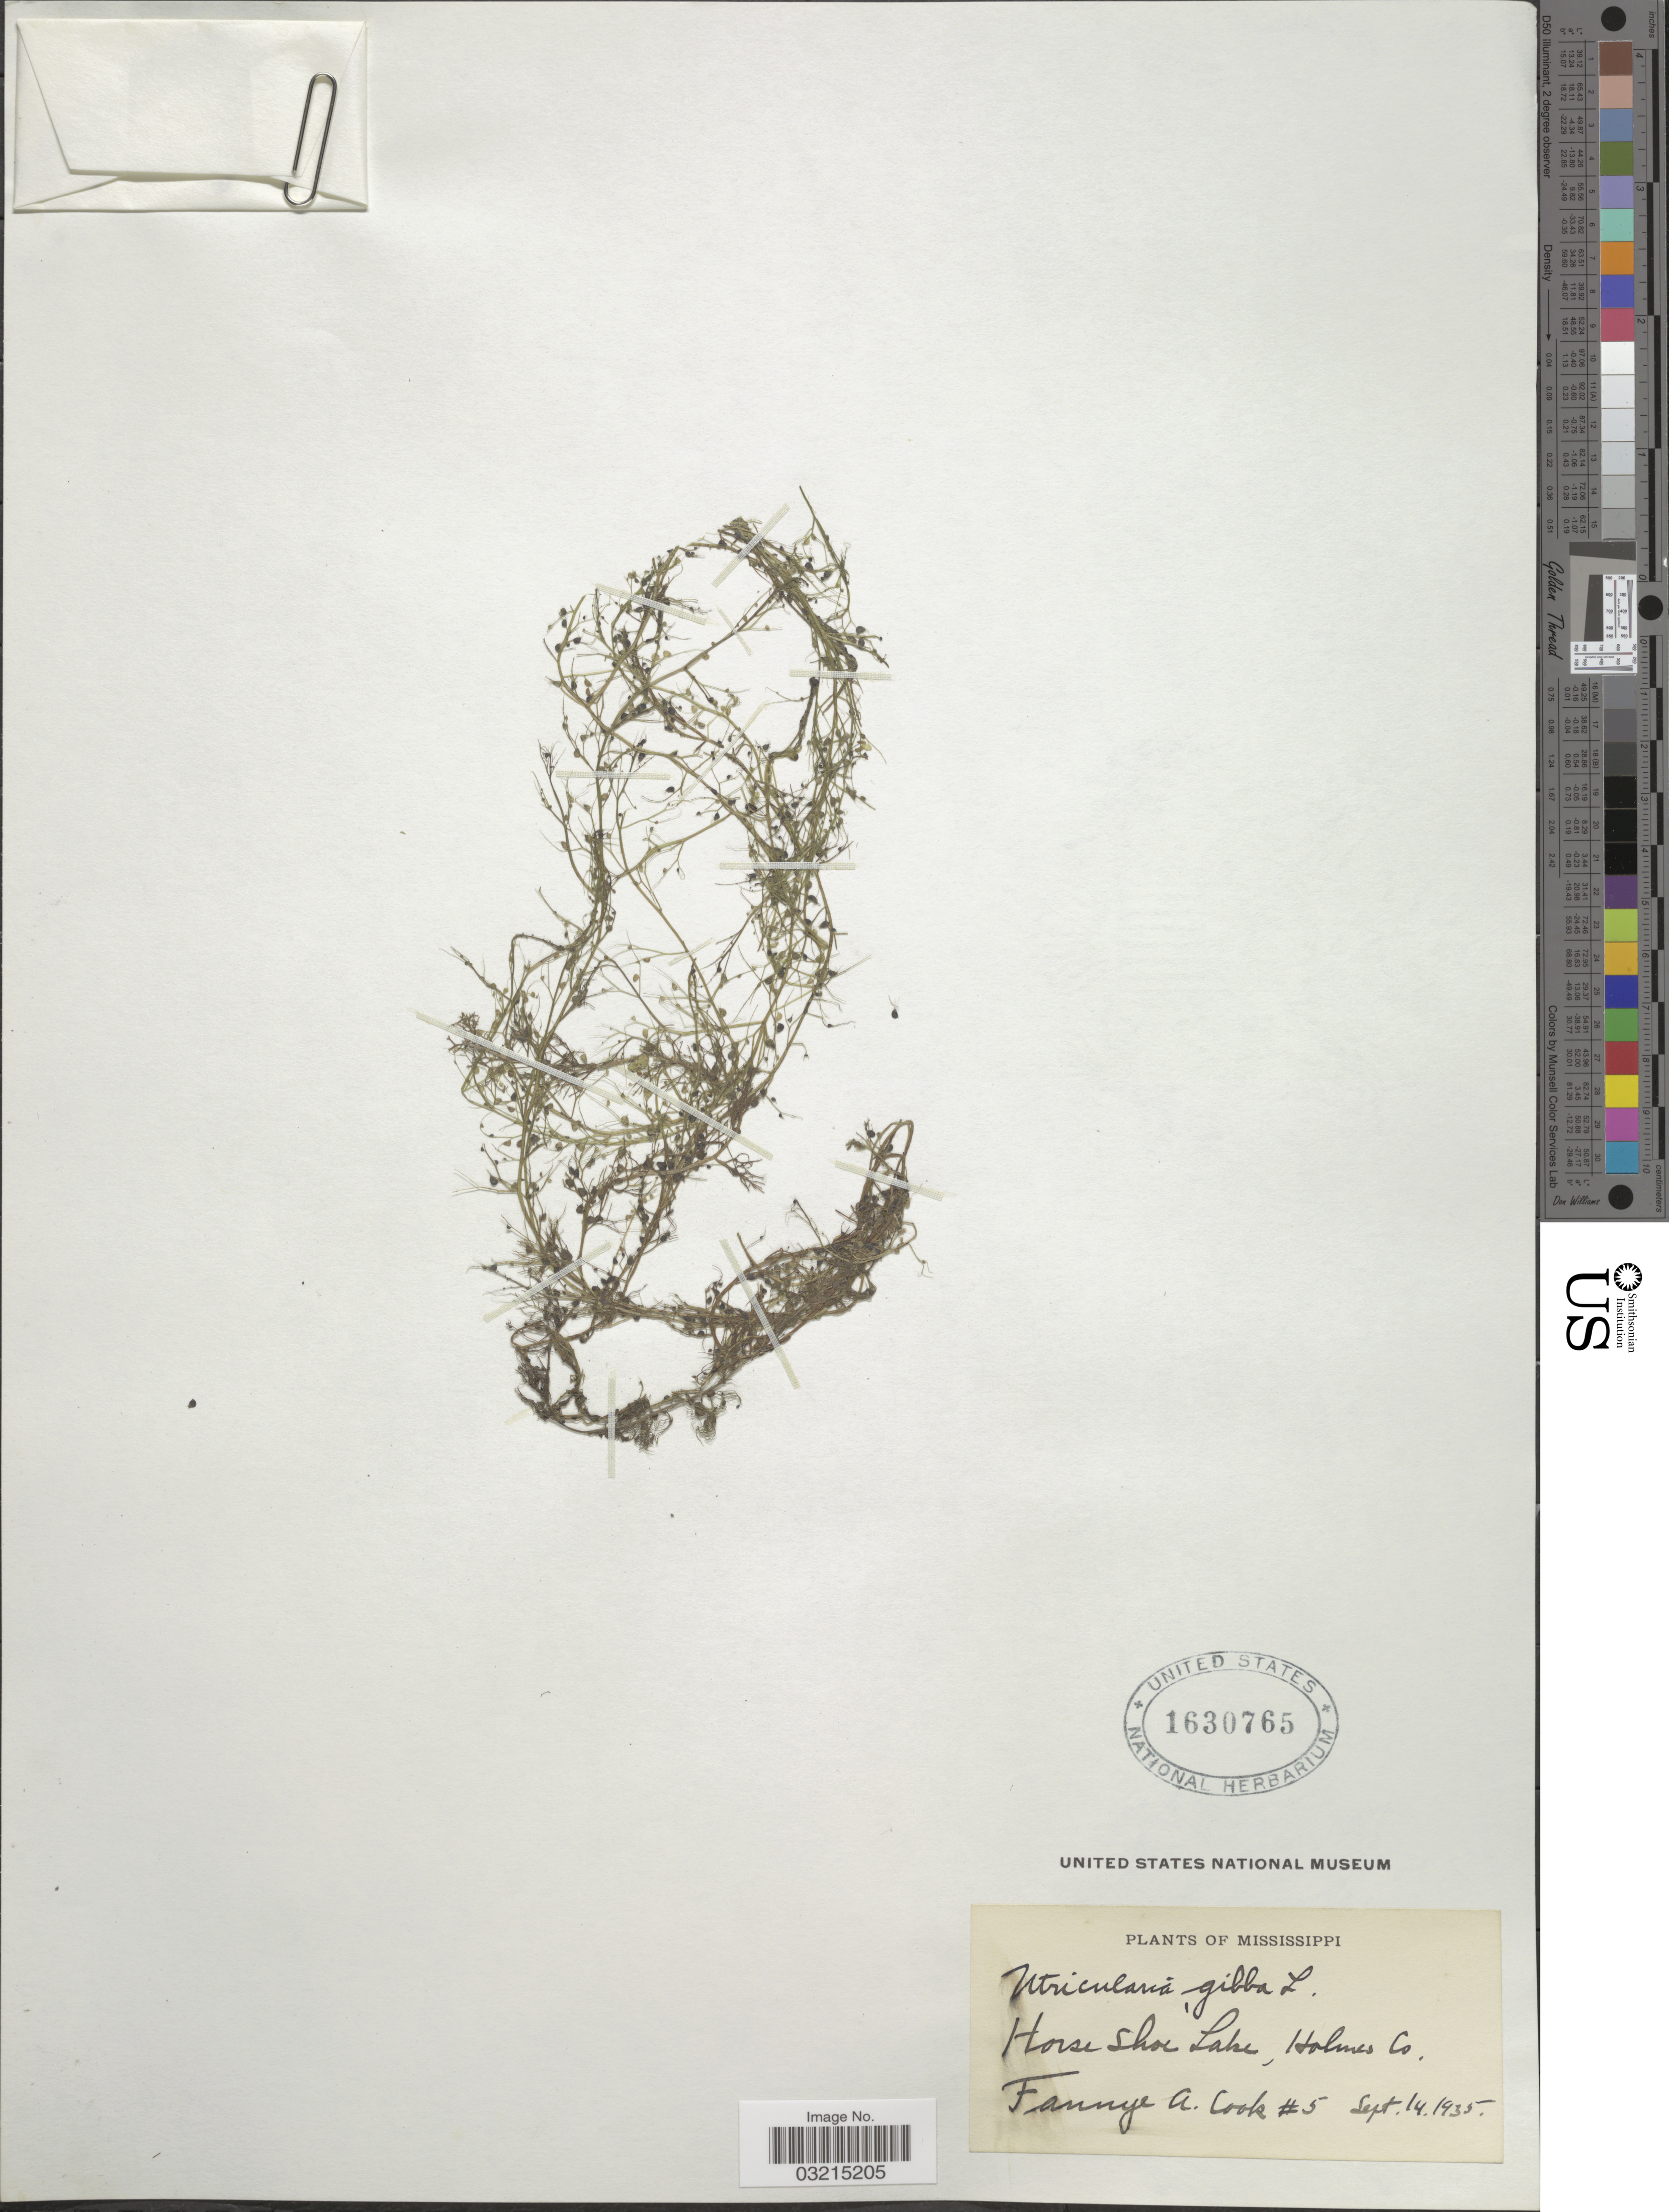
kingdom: Plantae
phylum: Tracheophyta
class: Magnoliopsida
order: Lamiales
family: Lentibulariaceae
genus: Utricularia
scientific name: Utricularia gibba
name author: L.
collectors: F. A. Cook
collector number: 5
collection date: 1935-09-14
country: United States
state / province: Mississippi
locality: Horse Shoe Lake, Holmes Co.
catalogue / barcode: US 1630765